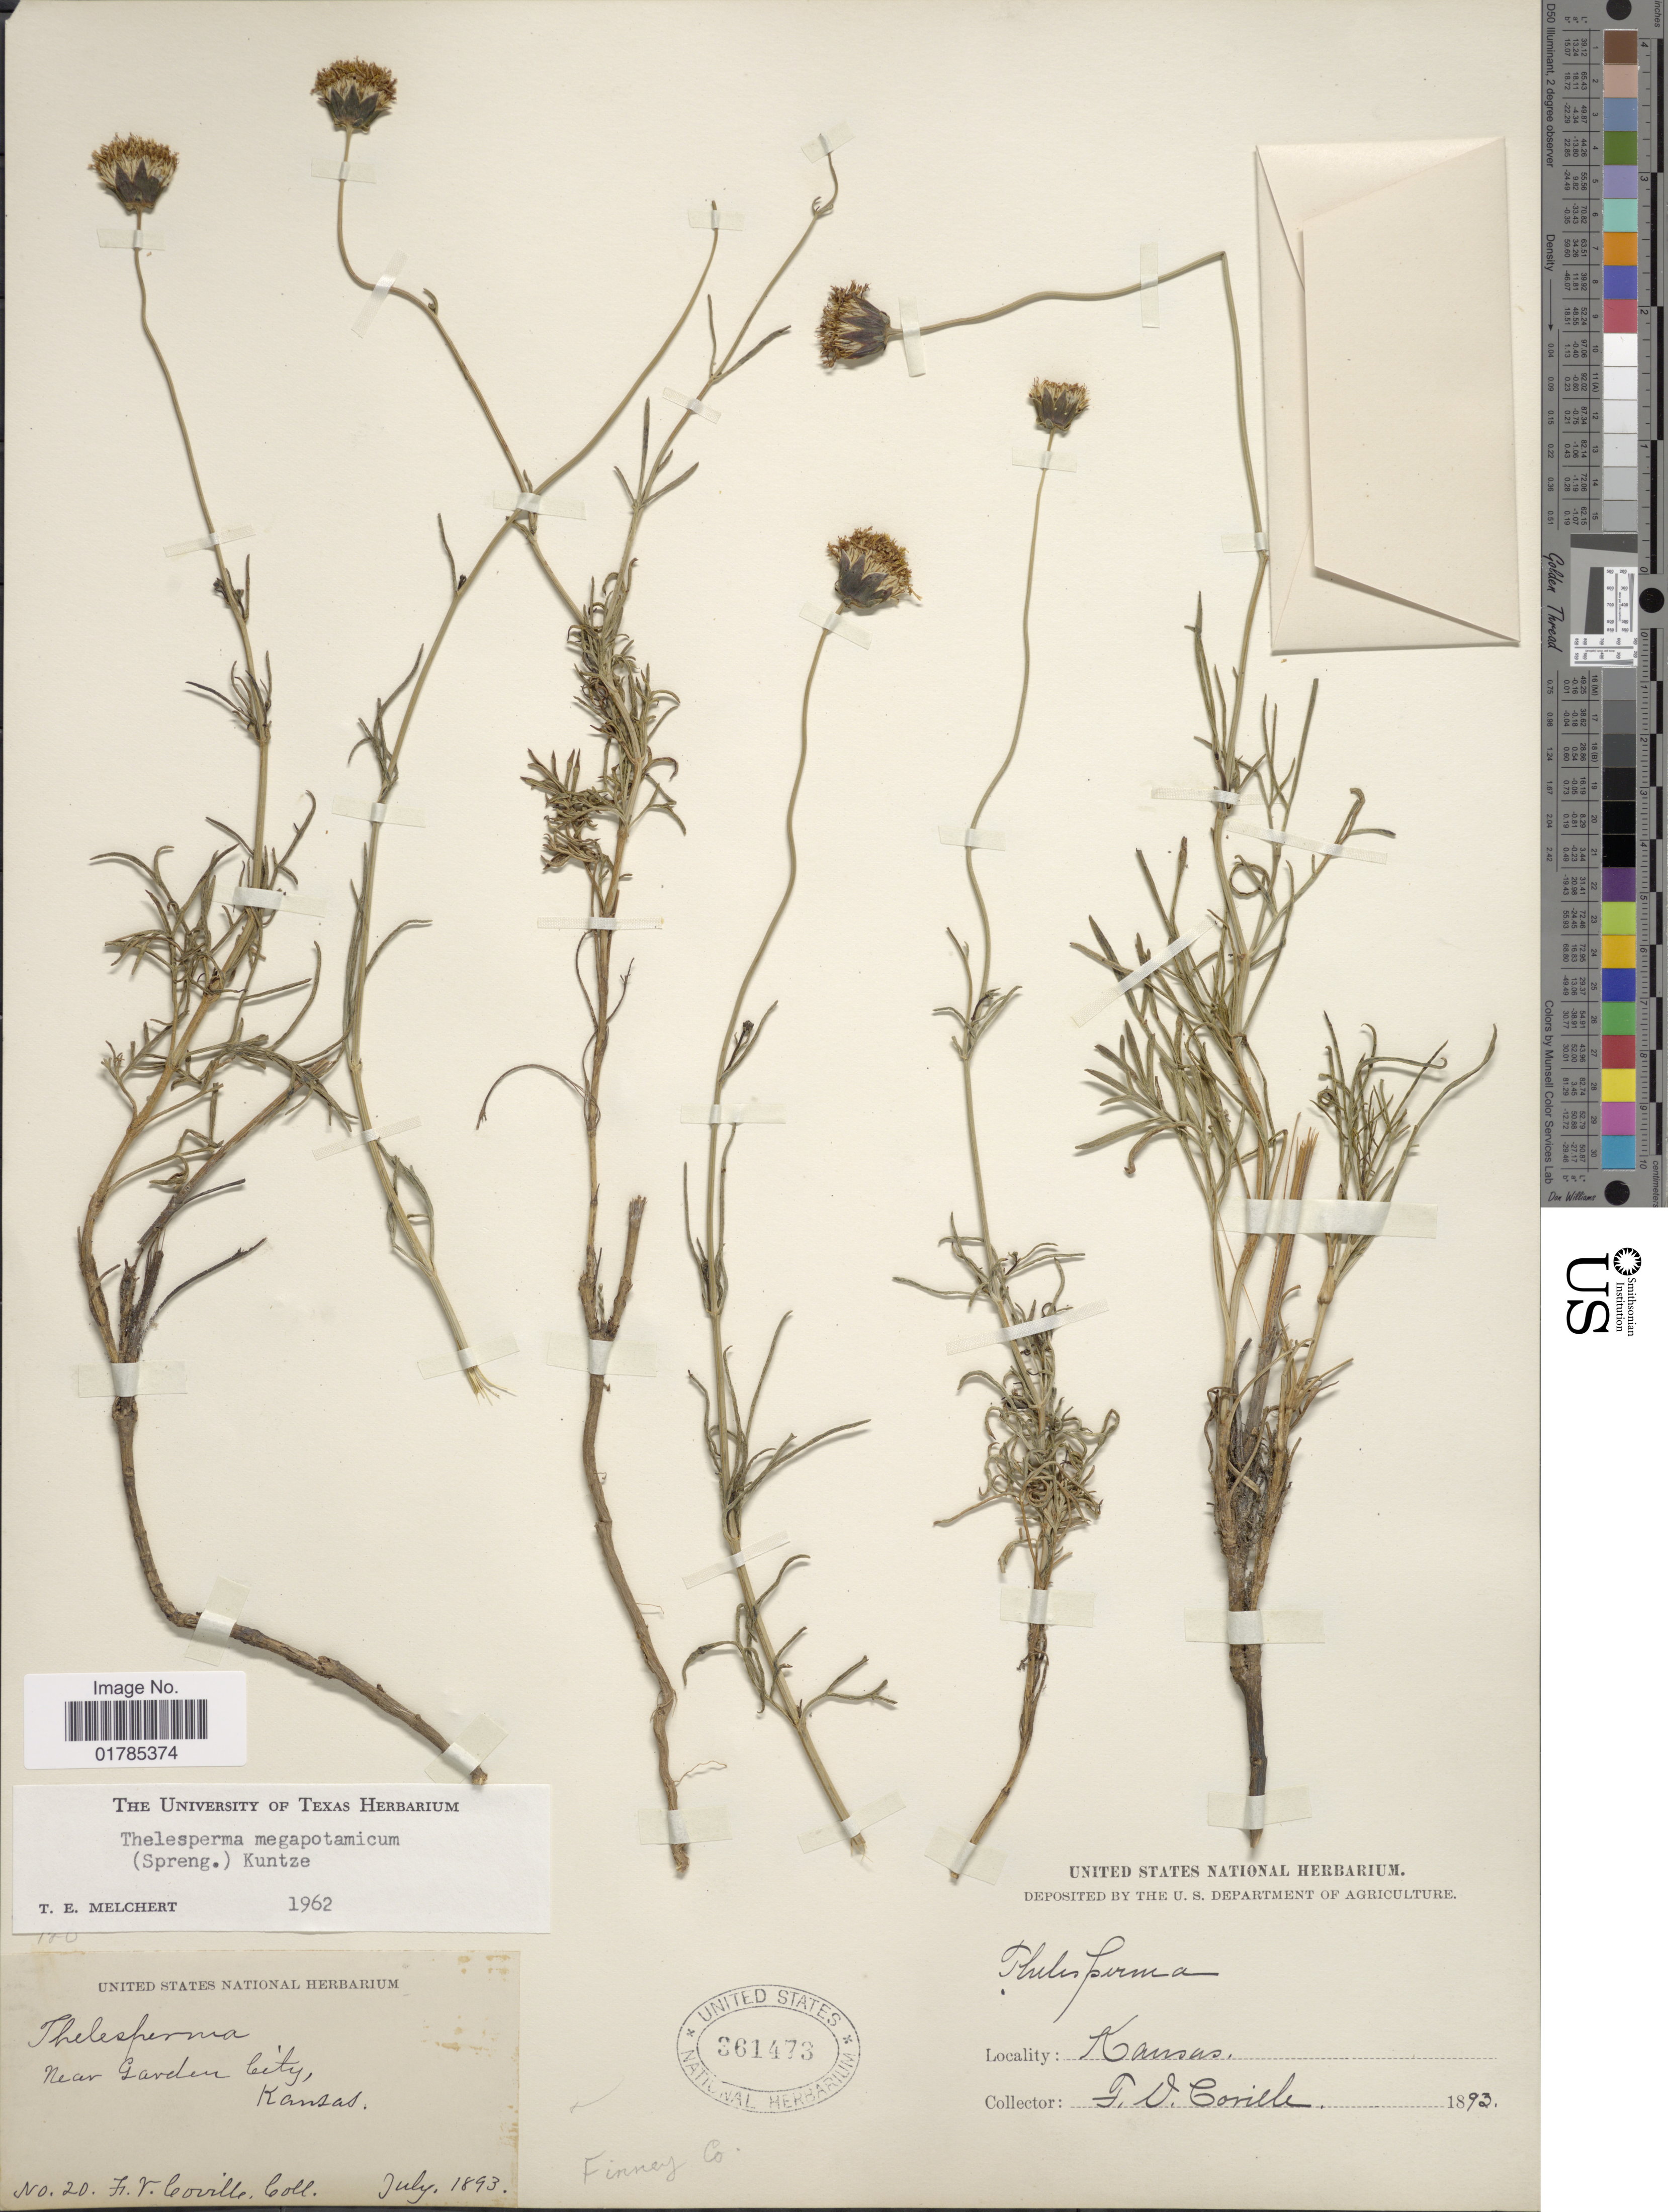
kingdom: Plantae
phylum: Tracheophyta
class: Magnoliopsida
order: Asterales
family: Asteraceae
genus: Thelesperma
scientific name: Thelesperma megapotamicum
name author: (Spreng.) Herter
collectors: F. V. Coville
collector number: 20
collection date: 1893-07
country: United States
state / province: Kansas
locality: Near Garden City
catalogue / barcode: US 361473